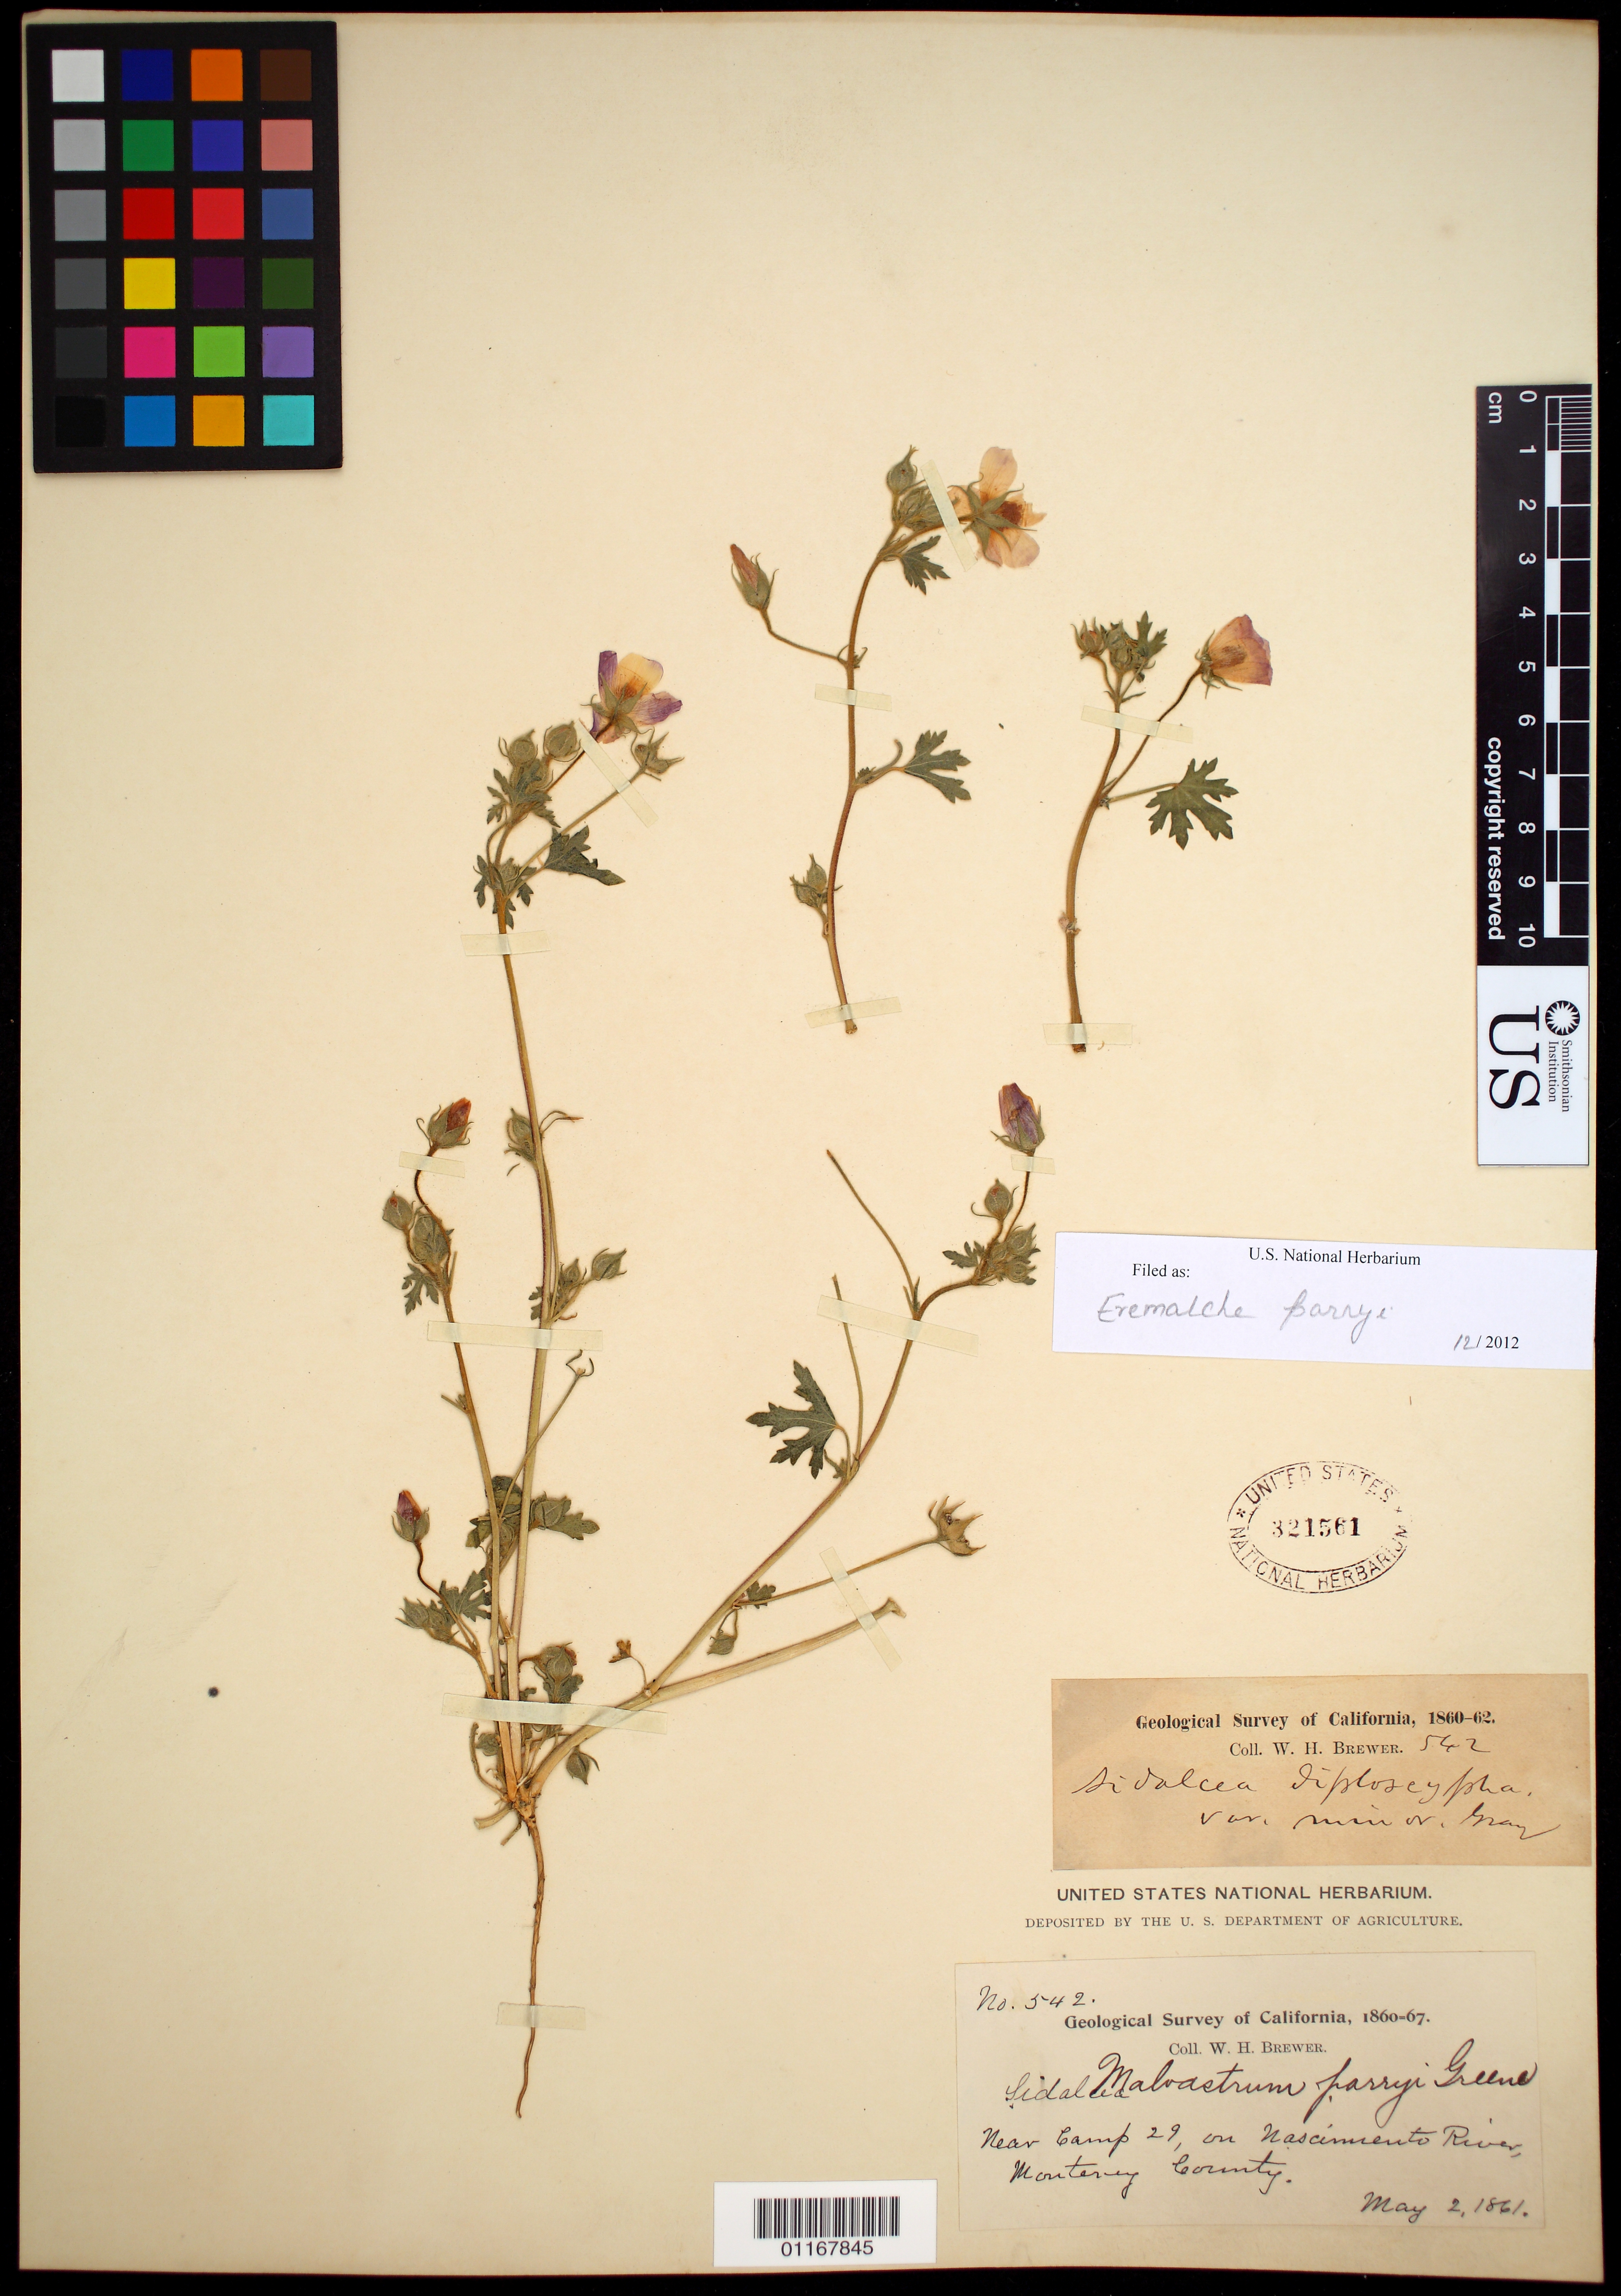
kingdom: Plantae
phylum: Tracheophyta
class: Magnoliopsida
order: Malvales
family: Malvaceae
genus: Eremalche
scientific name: Eremalche parryi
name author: (Greene) Greene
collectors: W. H. Brewer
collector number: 542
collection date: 1861-05-02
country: United States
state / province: California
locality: Nacimiento River, near camp 29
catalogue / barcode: US 321561